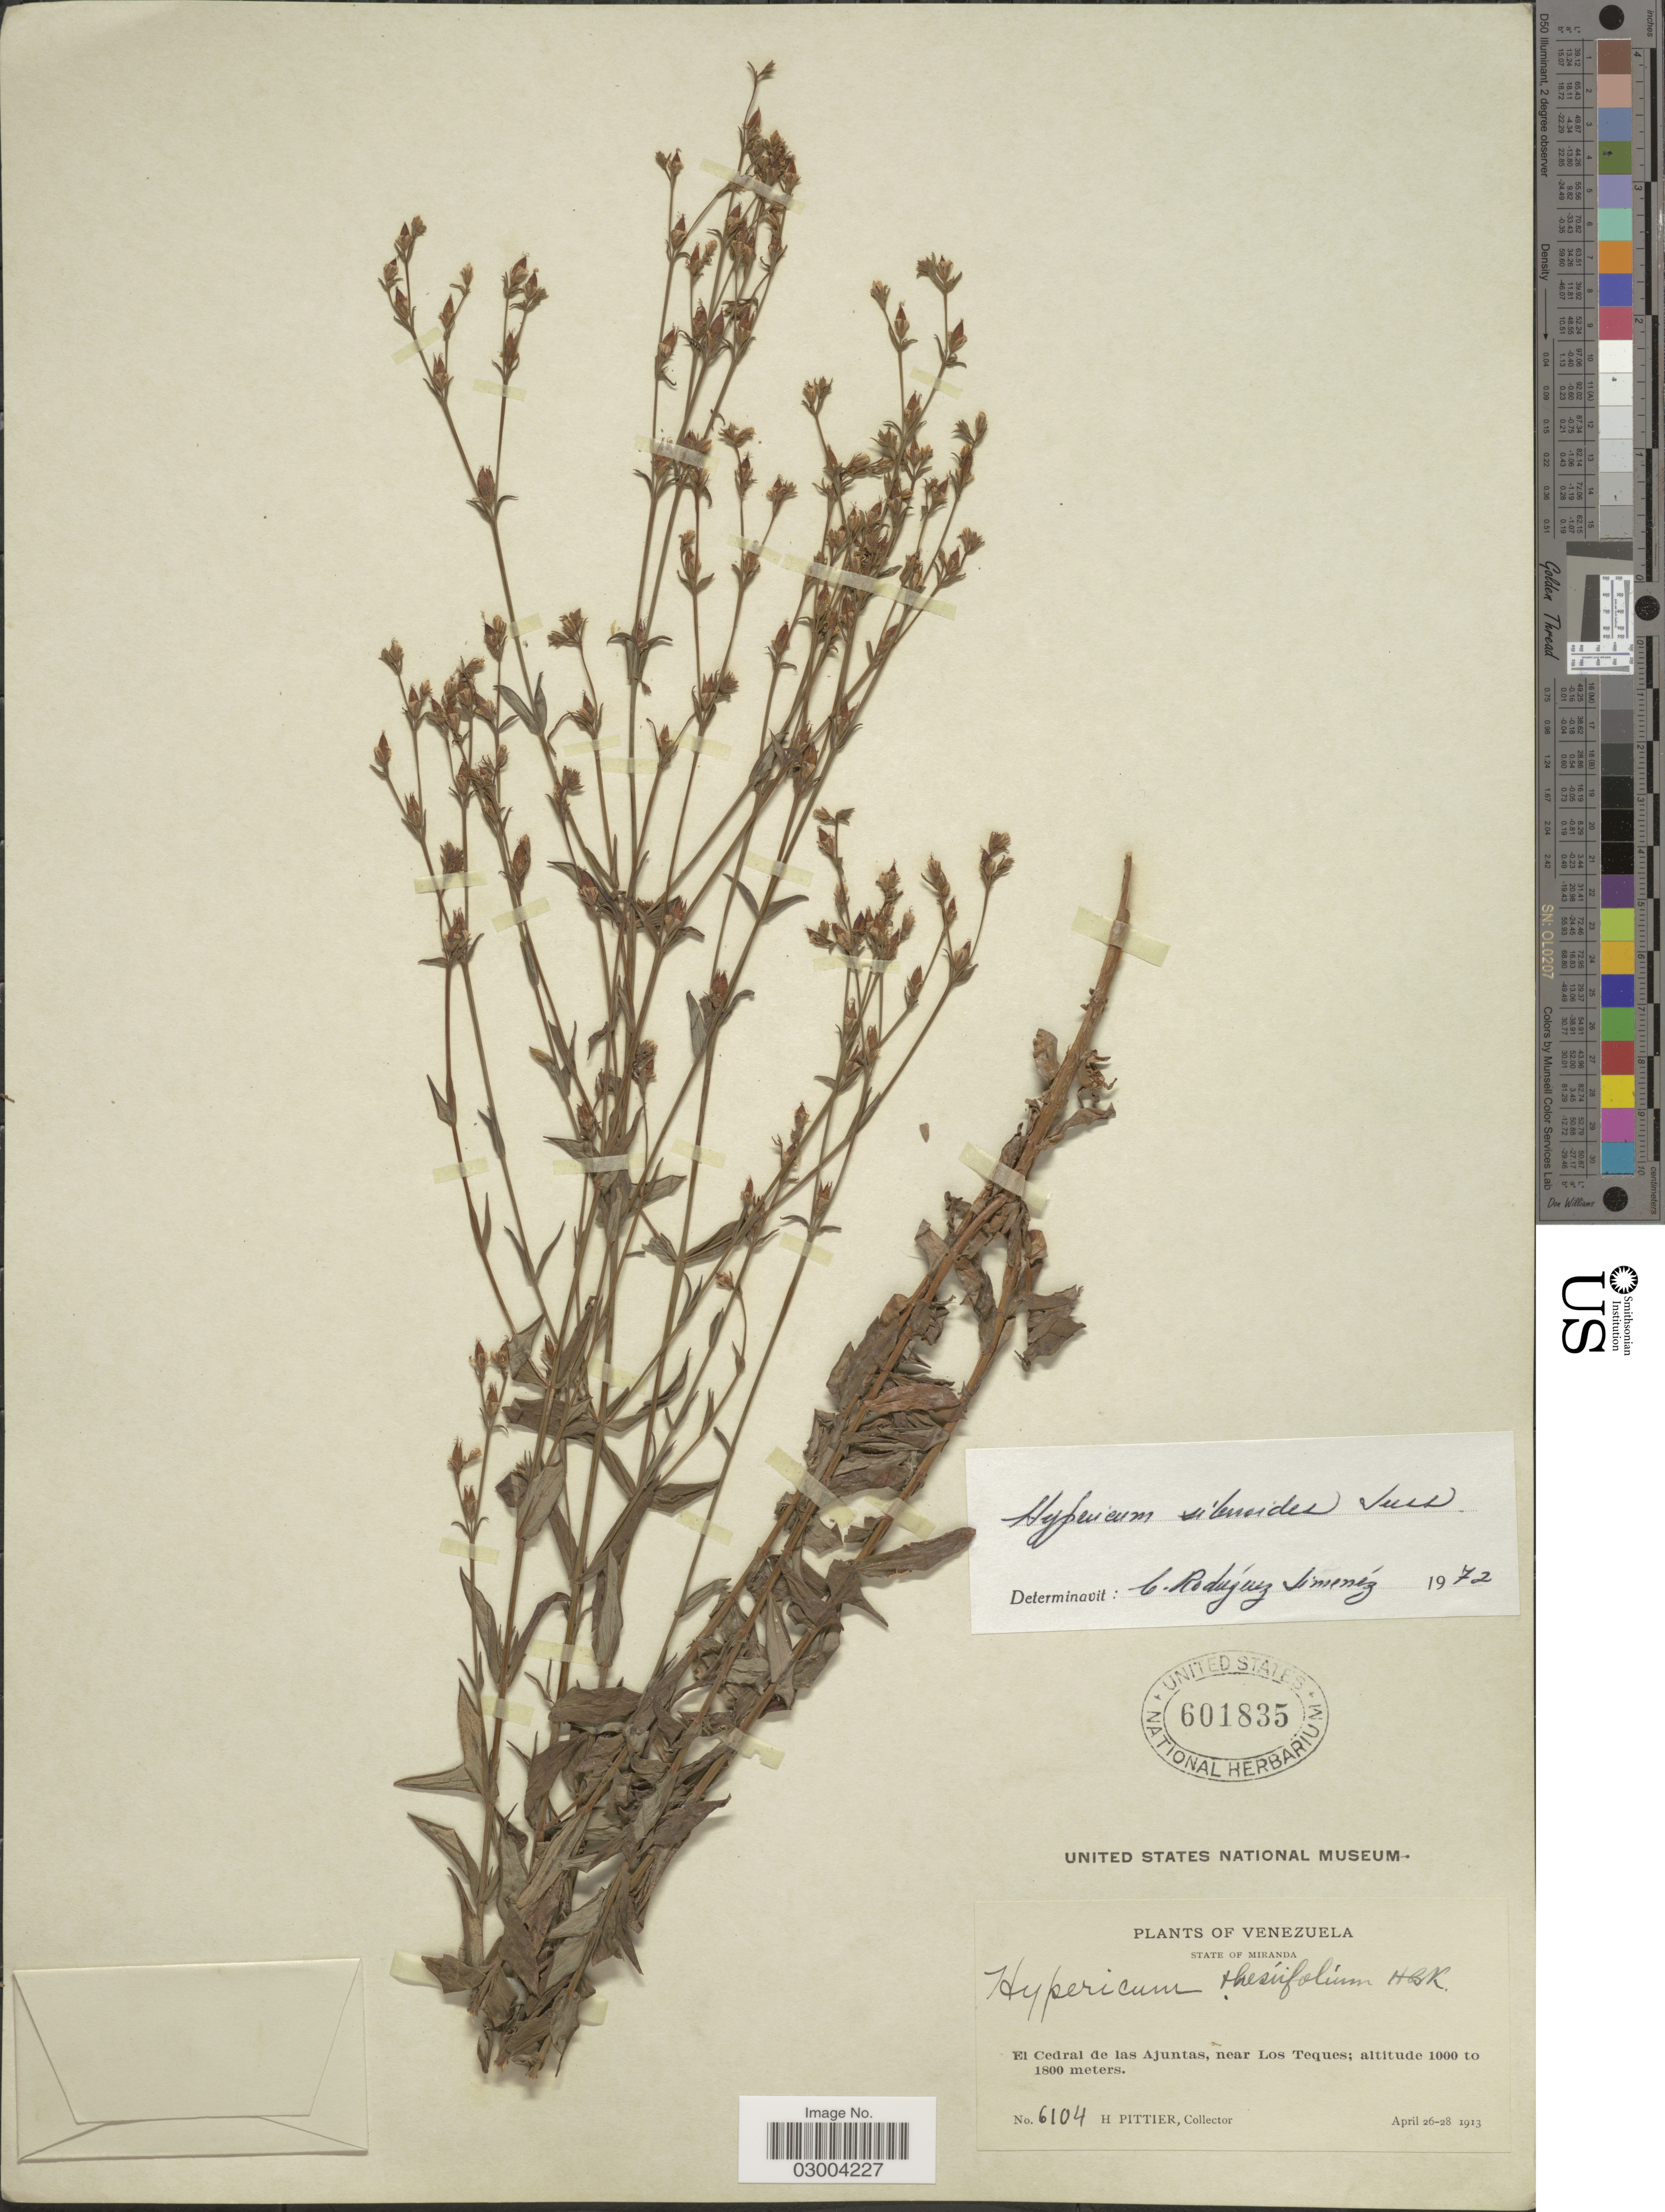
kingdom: Plantae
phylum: Tracheophyta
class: Magnoliopsida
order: Malpighiales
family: Hypericaceae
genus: Hypericum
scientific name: Hypericum silenoides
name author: Juss.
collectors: H. F. Pittier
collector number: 6104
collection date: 1913-04-26/1913-04-28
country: Venezuela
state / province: Miranda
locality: El Cedar de las Ajuntas, near Los Teques.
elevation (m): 1000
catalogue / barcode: US 601835